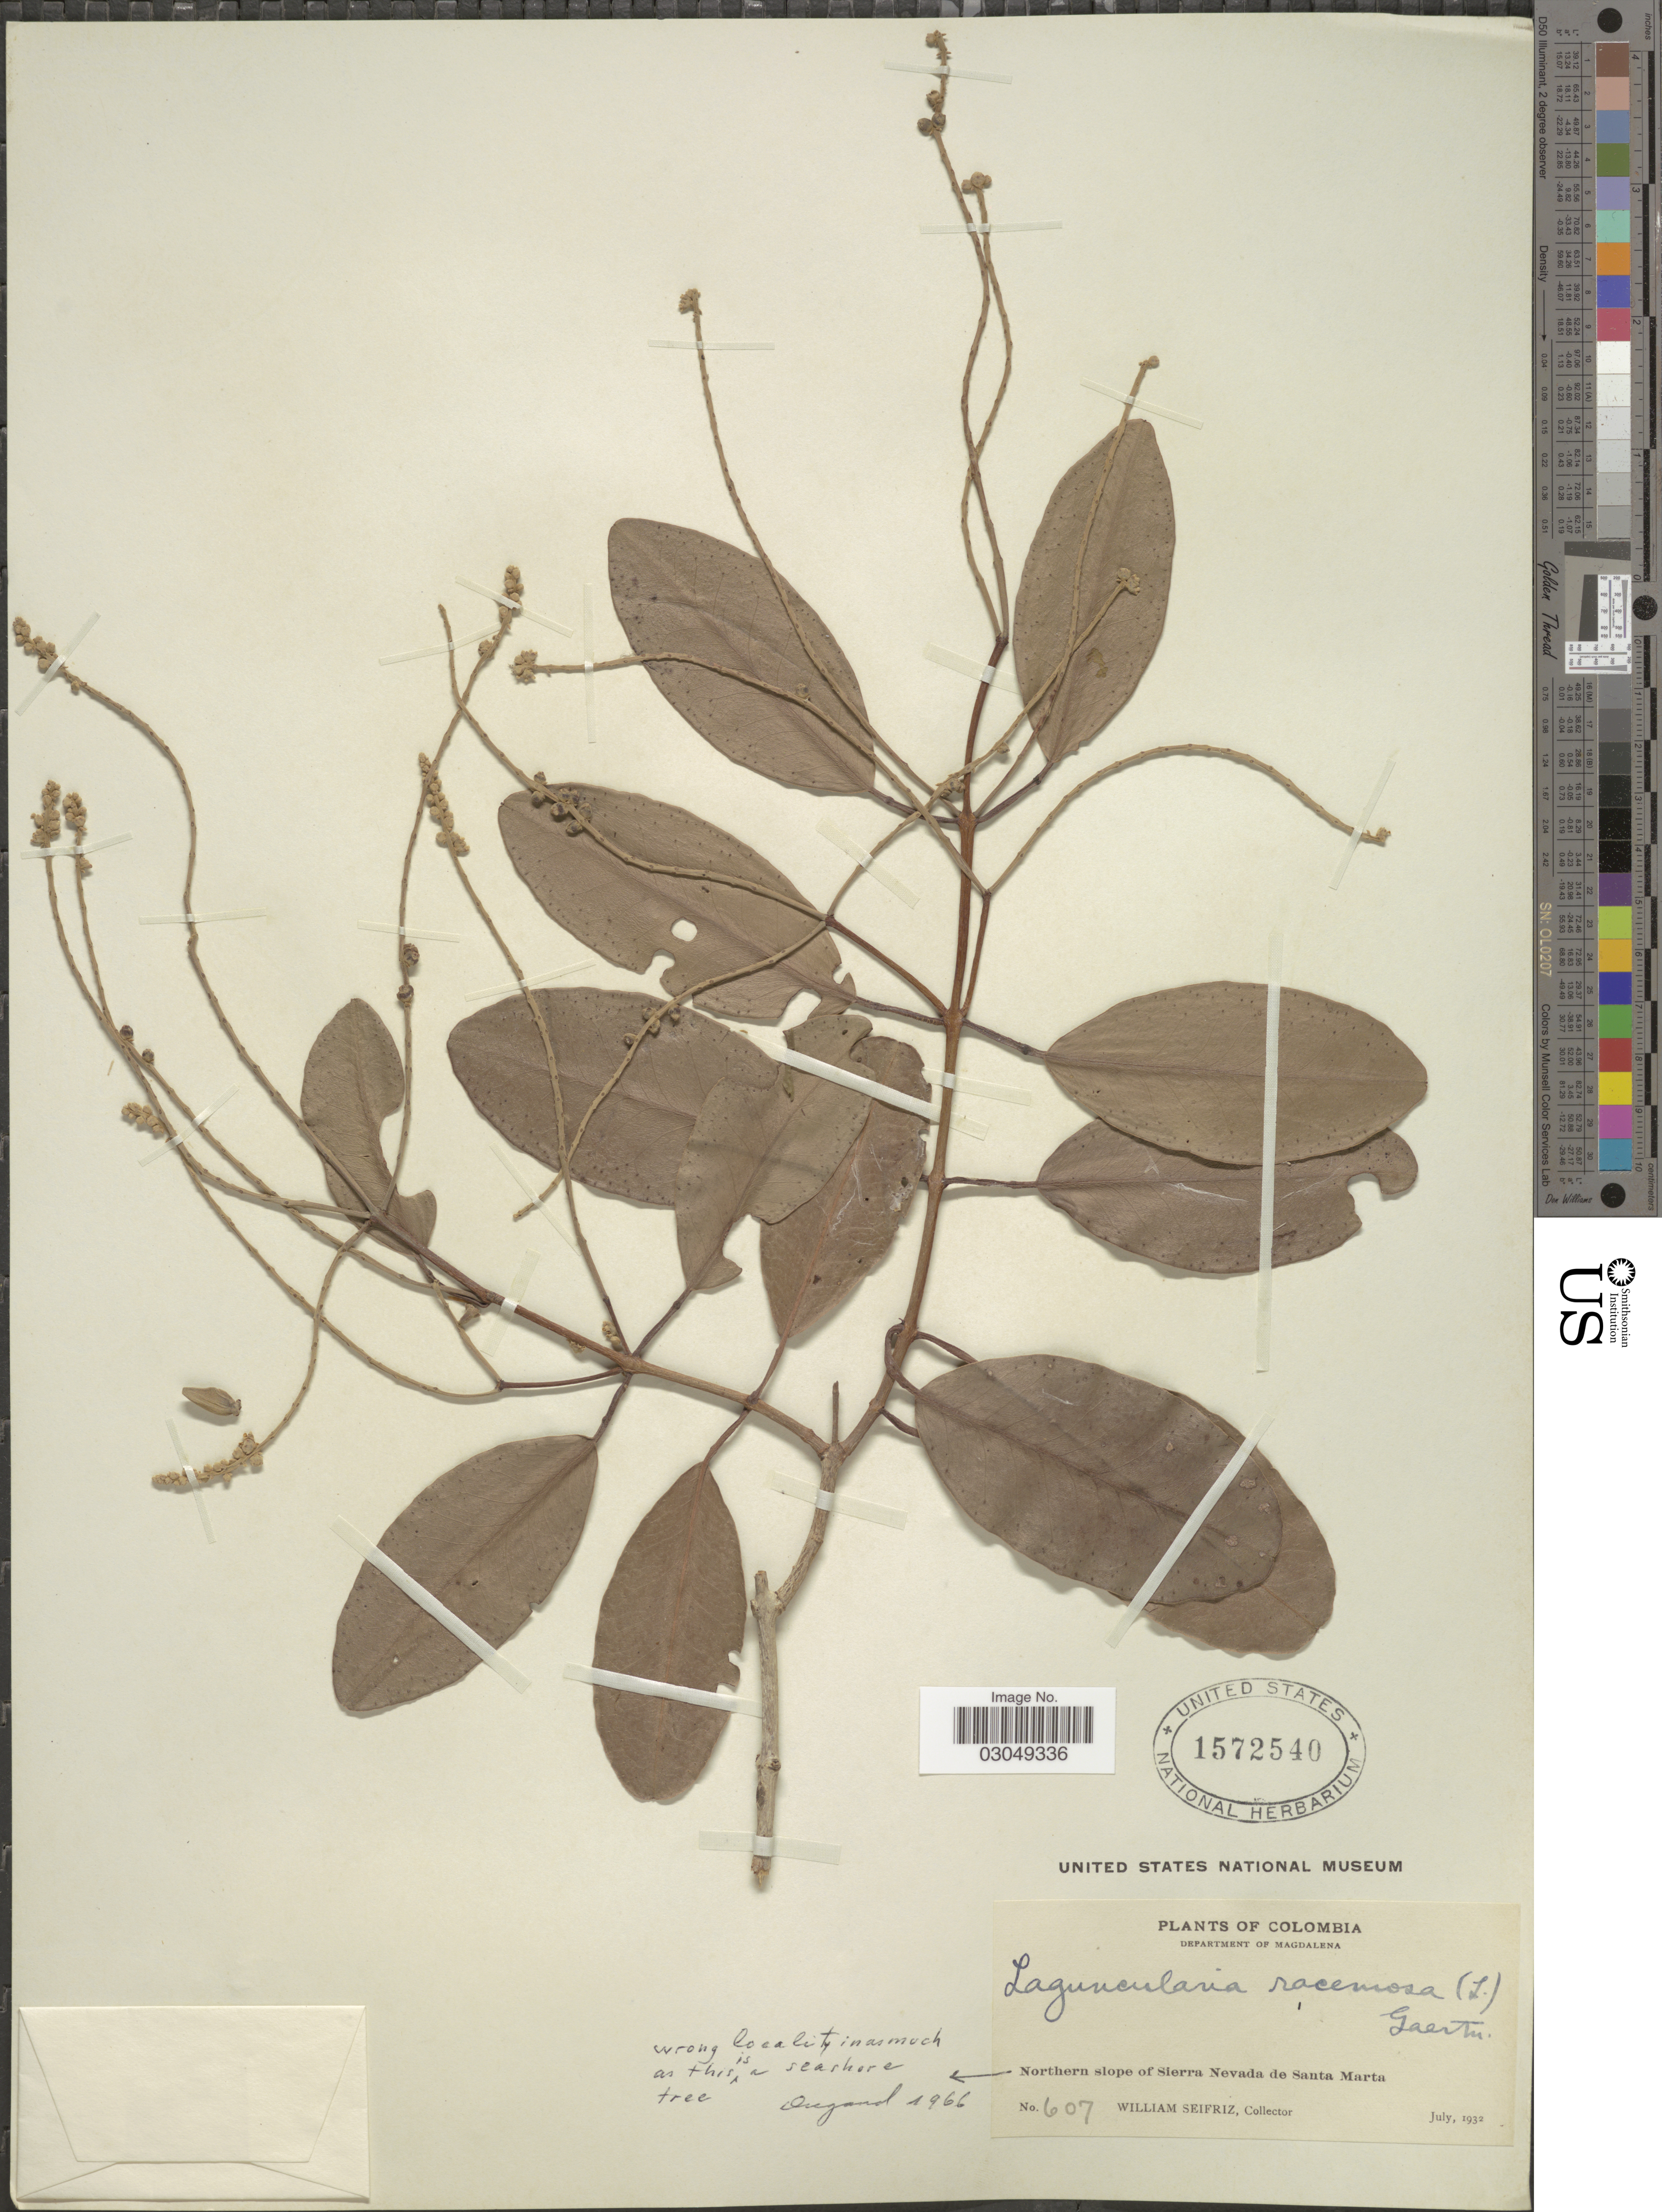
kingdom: Plantae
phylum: Tracheophyta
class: Magnoliopsida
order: Myrtales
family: Combretaceae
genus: Laguncularia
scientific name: Laguncularia racemosa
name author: (L.) C.F. Gaertn.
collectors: W. Seifriz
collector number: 607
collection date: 1932-07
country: Colombia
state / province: Magdalena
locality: Department of Magdalena, Northern slope of Sierra Nevada de Santa Marta.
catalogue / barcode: US 1572540